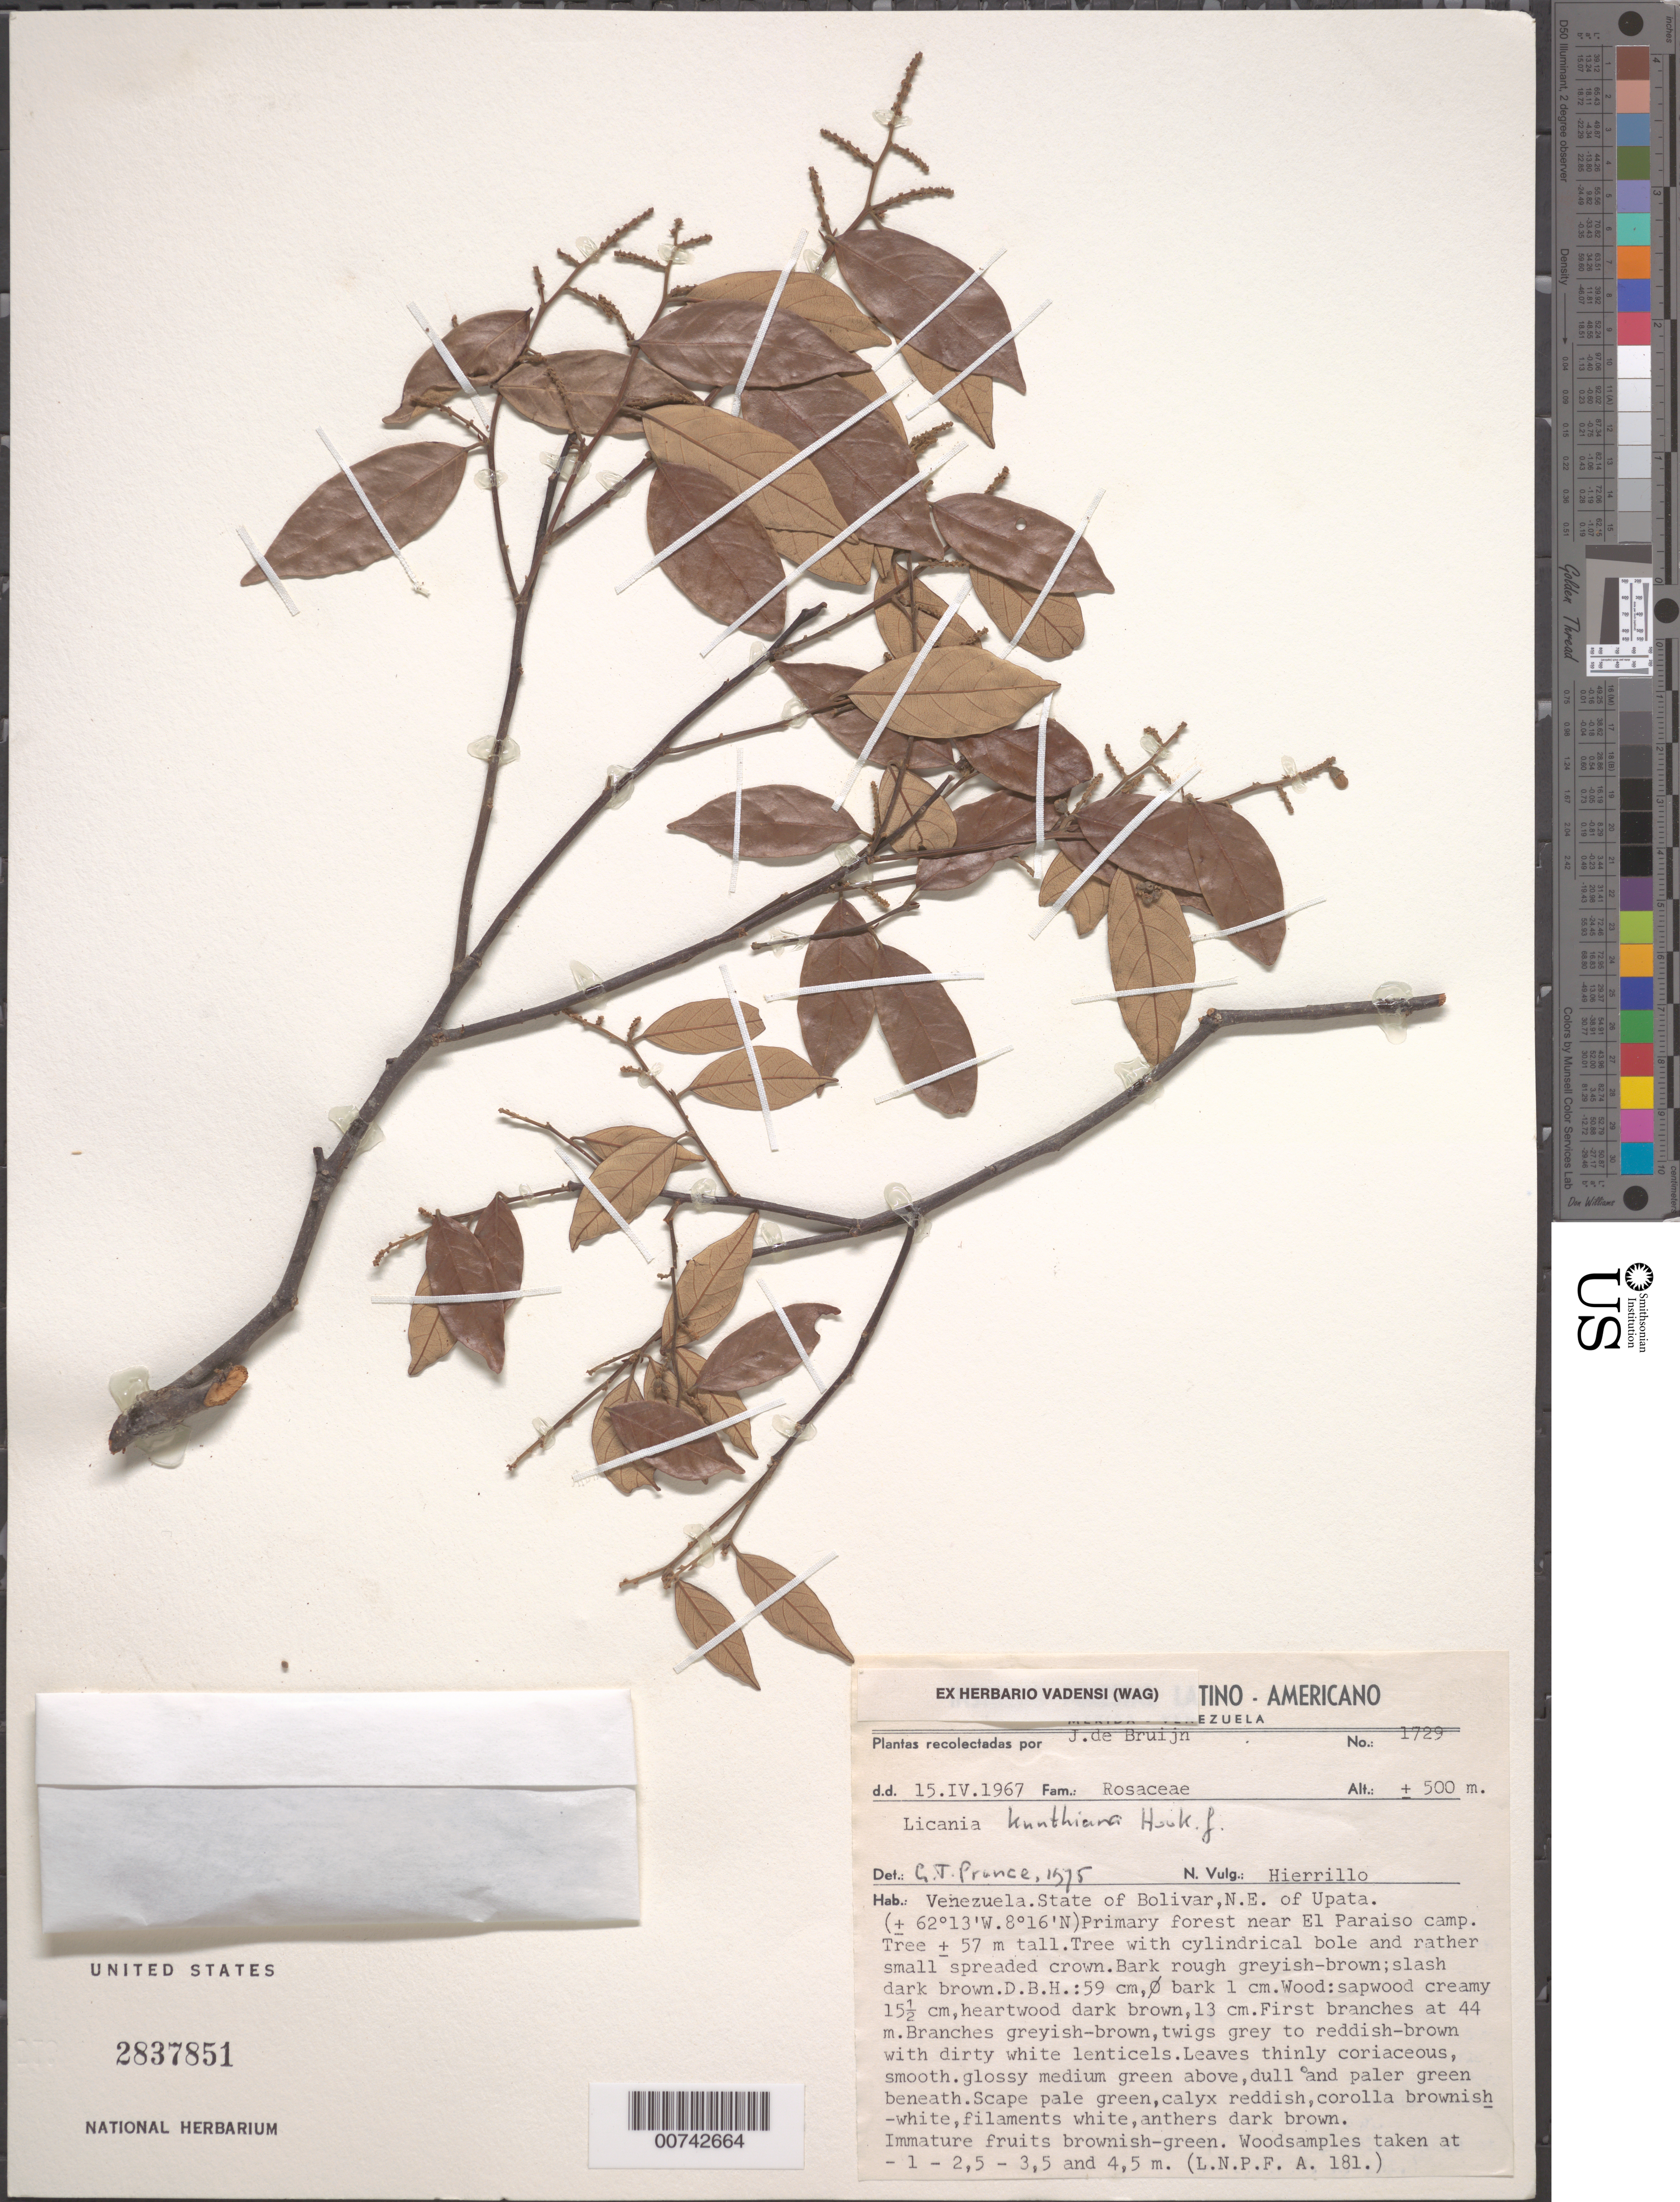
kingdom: Plantae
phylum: Tracheophyta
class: Magnoliopsida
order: Malpighiales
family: Chrysobalanaceae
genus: Licania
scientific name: Licania kunthiana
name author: Hook. f. in Mart.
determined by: Prance, G. T.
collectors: J. Bruijn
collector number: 1729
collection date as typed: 15-Apr-67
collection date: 1967-04-15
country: Venezuela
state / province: Bolívar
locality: Upata, NE of, near El Paraiso camp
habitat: Primary forest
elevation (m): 500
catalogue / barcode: US 2837851